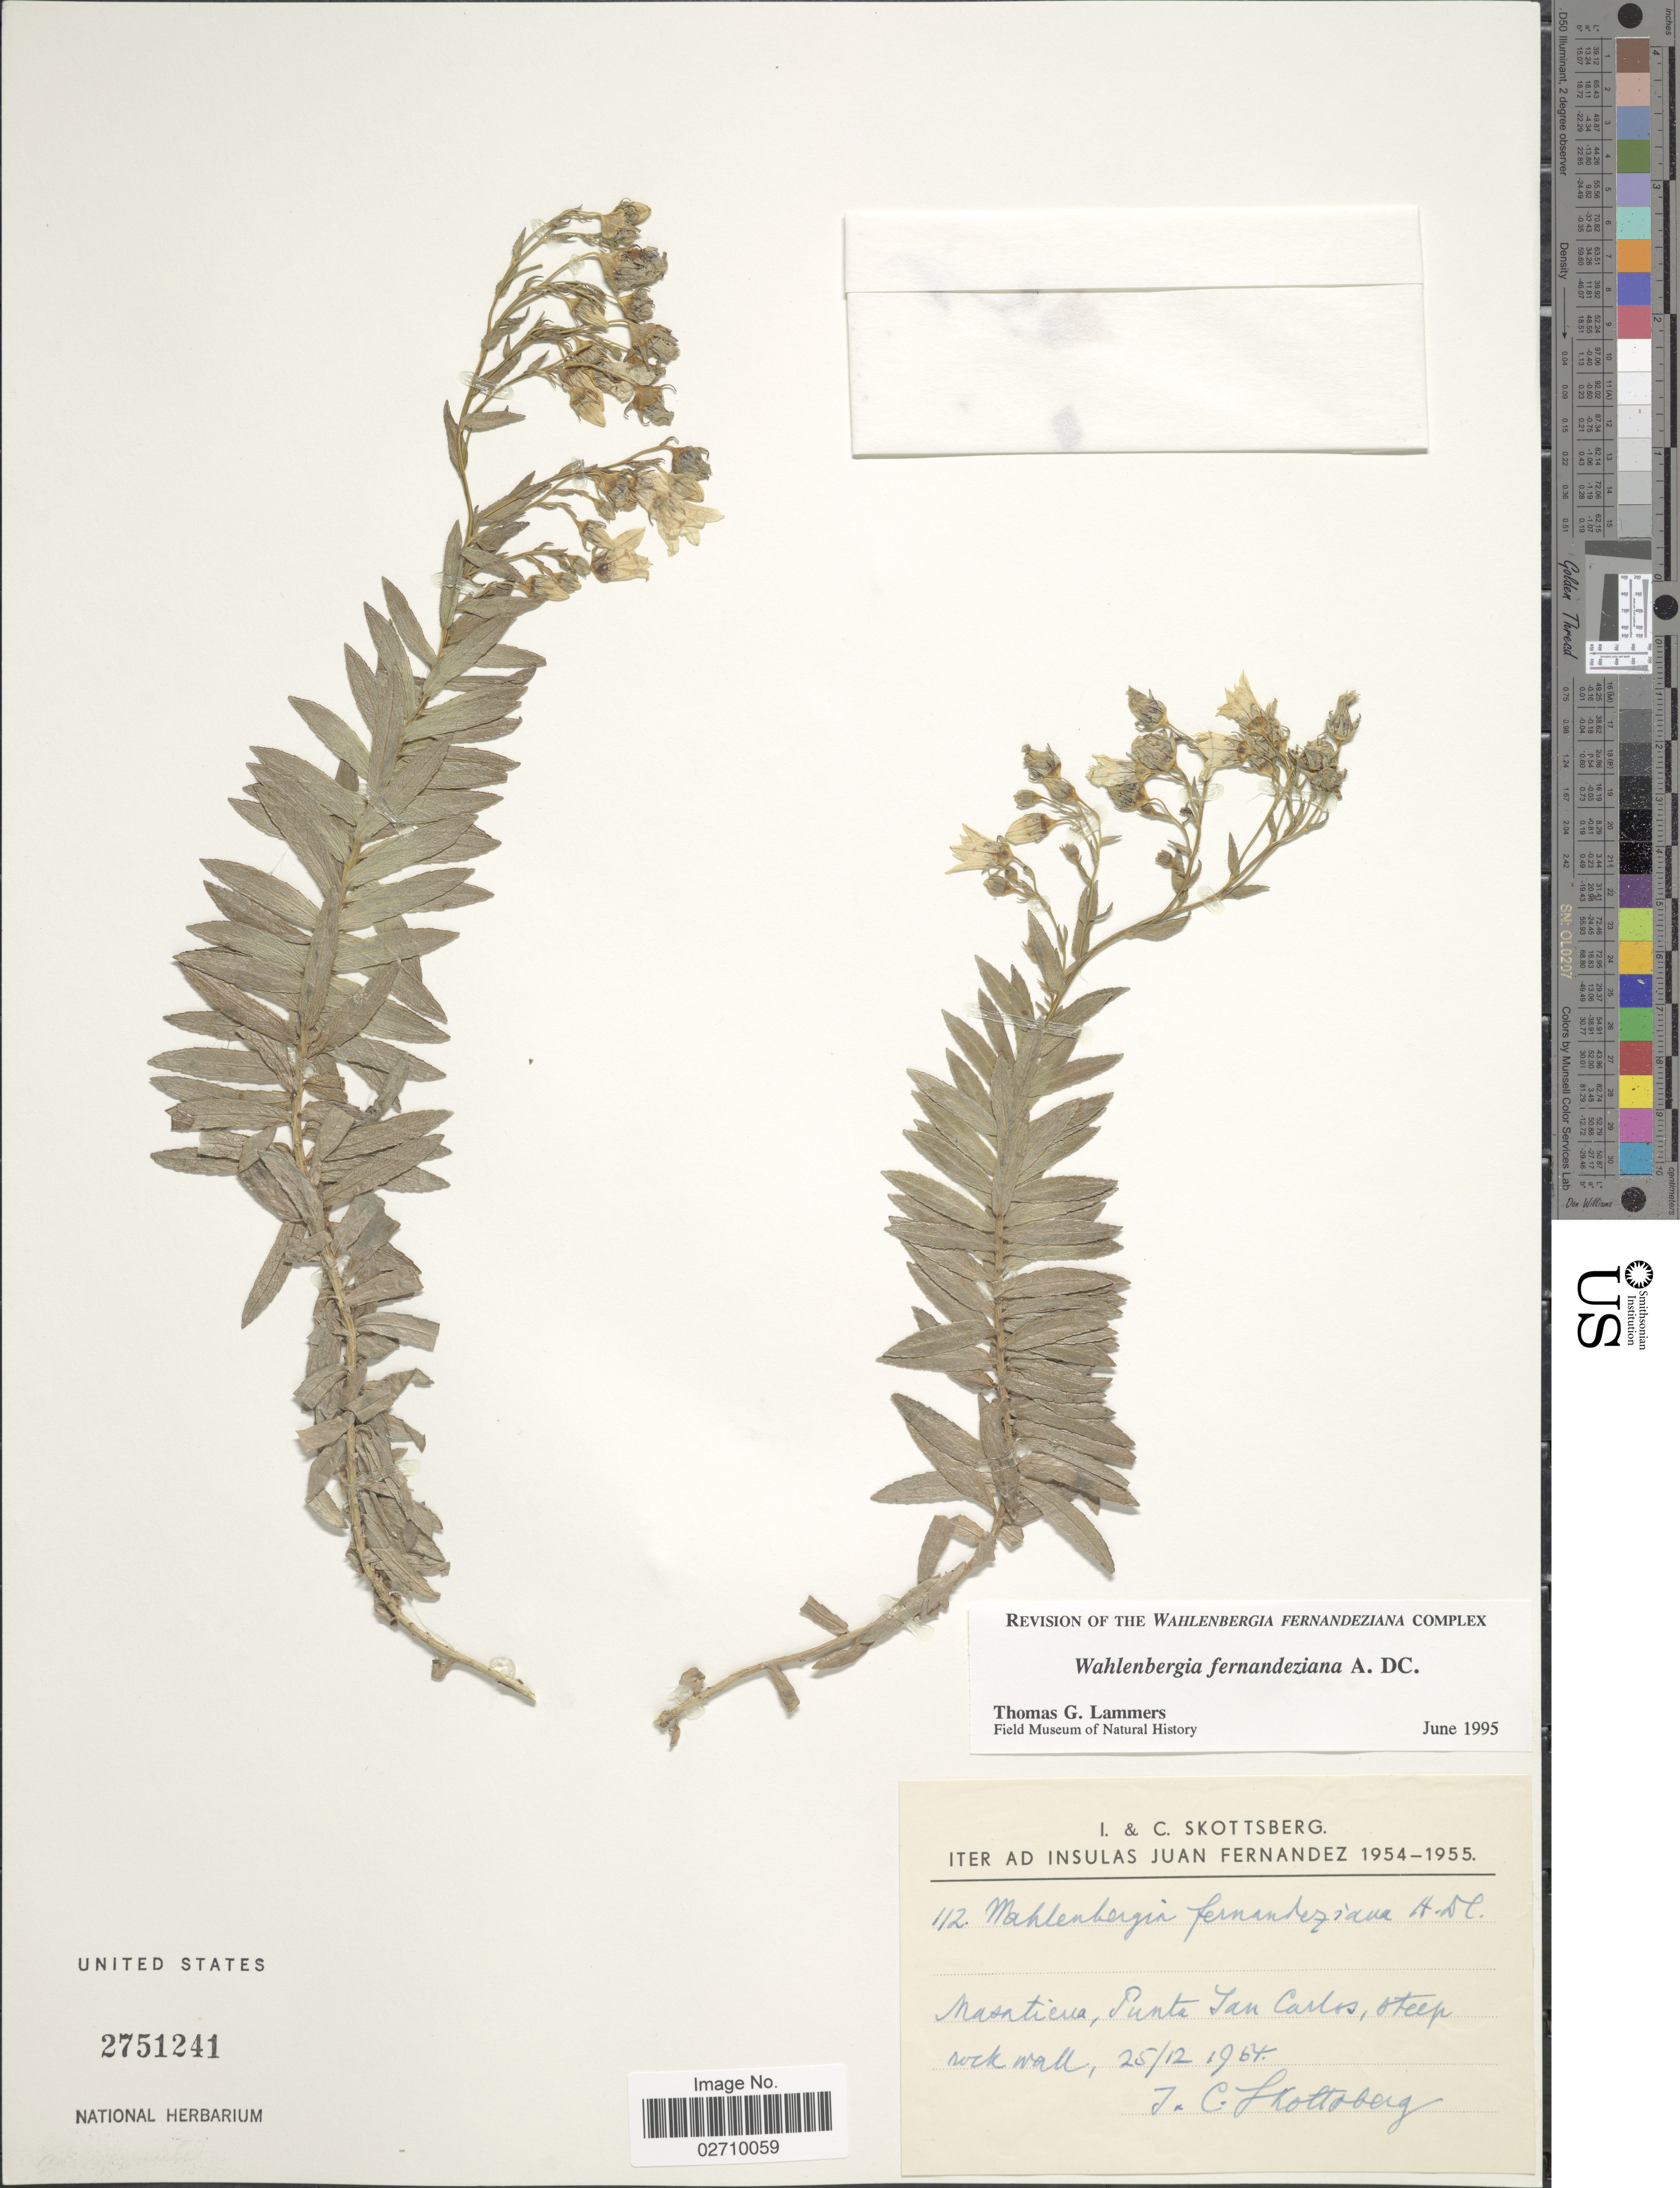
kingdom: Plantae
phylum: Tracheophyta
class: Magnoliopsida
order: Asterales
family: Campanulaceae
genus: Wahlenbergia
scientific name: Wahlenbergia fernandeziana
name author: A. DC.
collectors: I. Skottsberg & C. Skottsberg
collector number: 112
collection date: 1964-12-25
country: Chile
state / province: Valparaíso (V)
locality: Iter ad insulas Juan Fernandez. Masatierra, Punta San Carlos, steep rock wall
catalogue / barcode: US 2751241